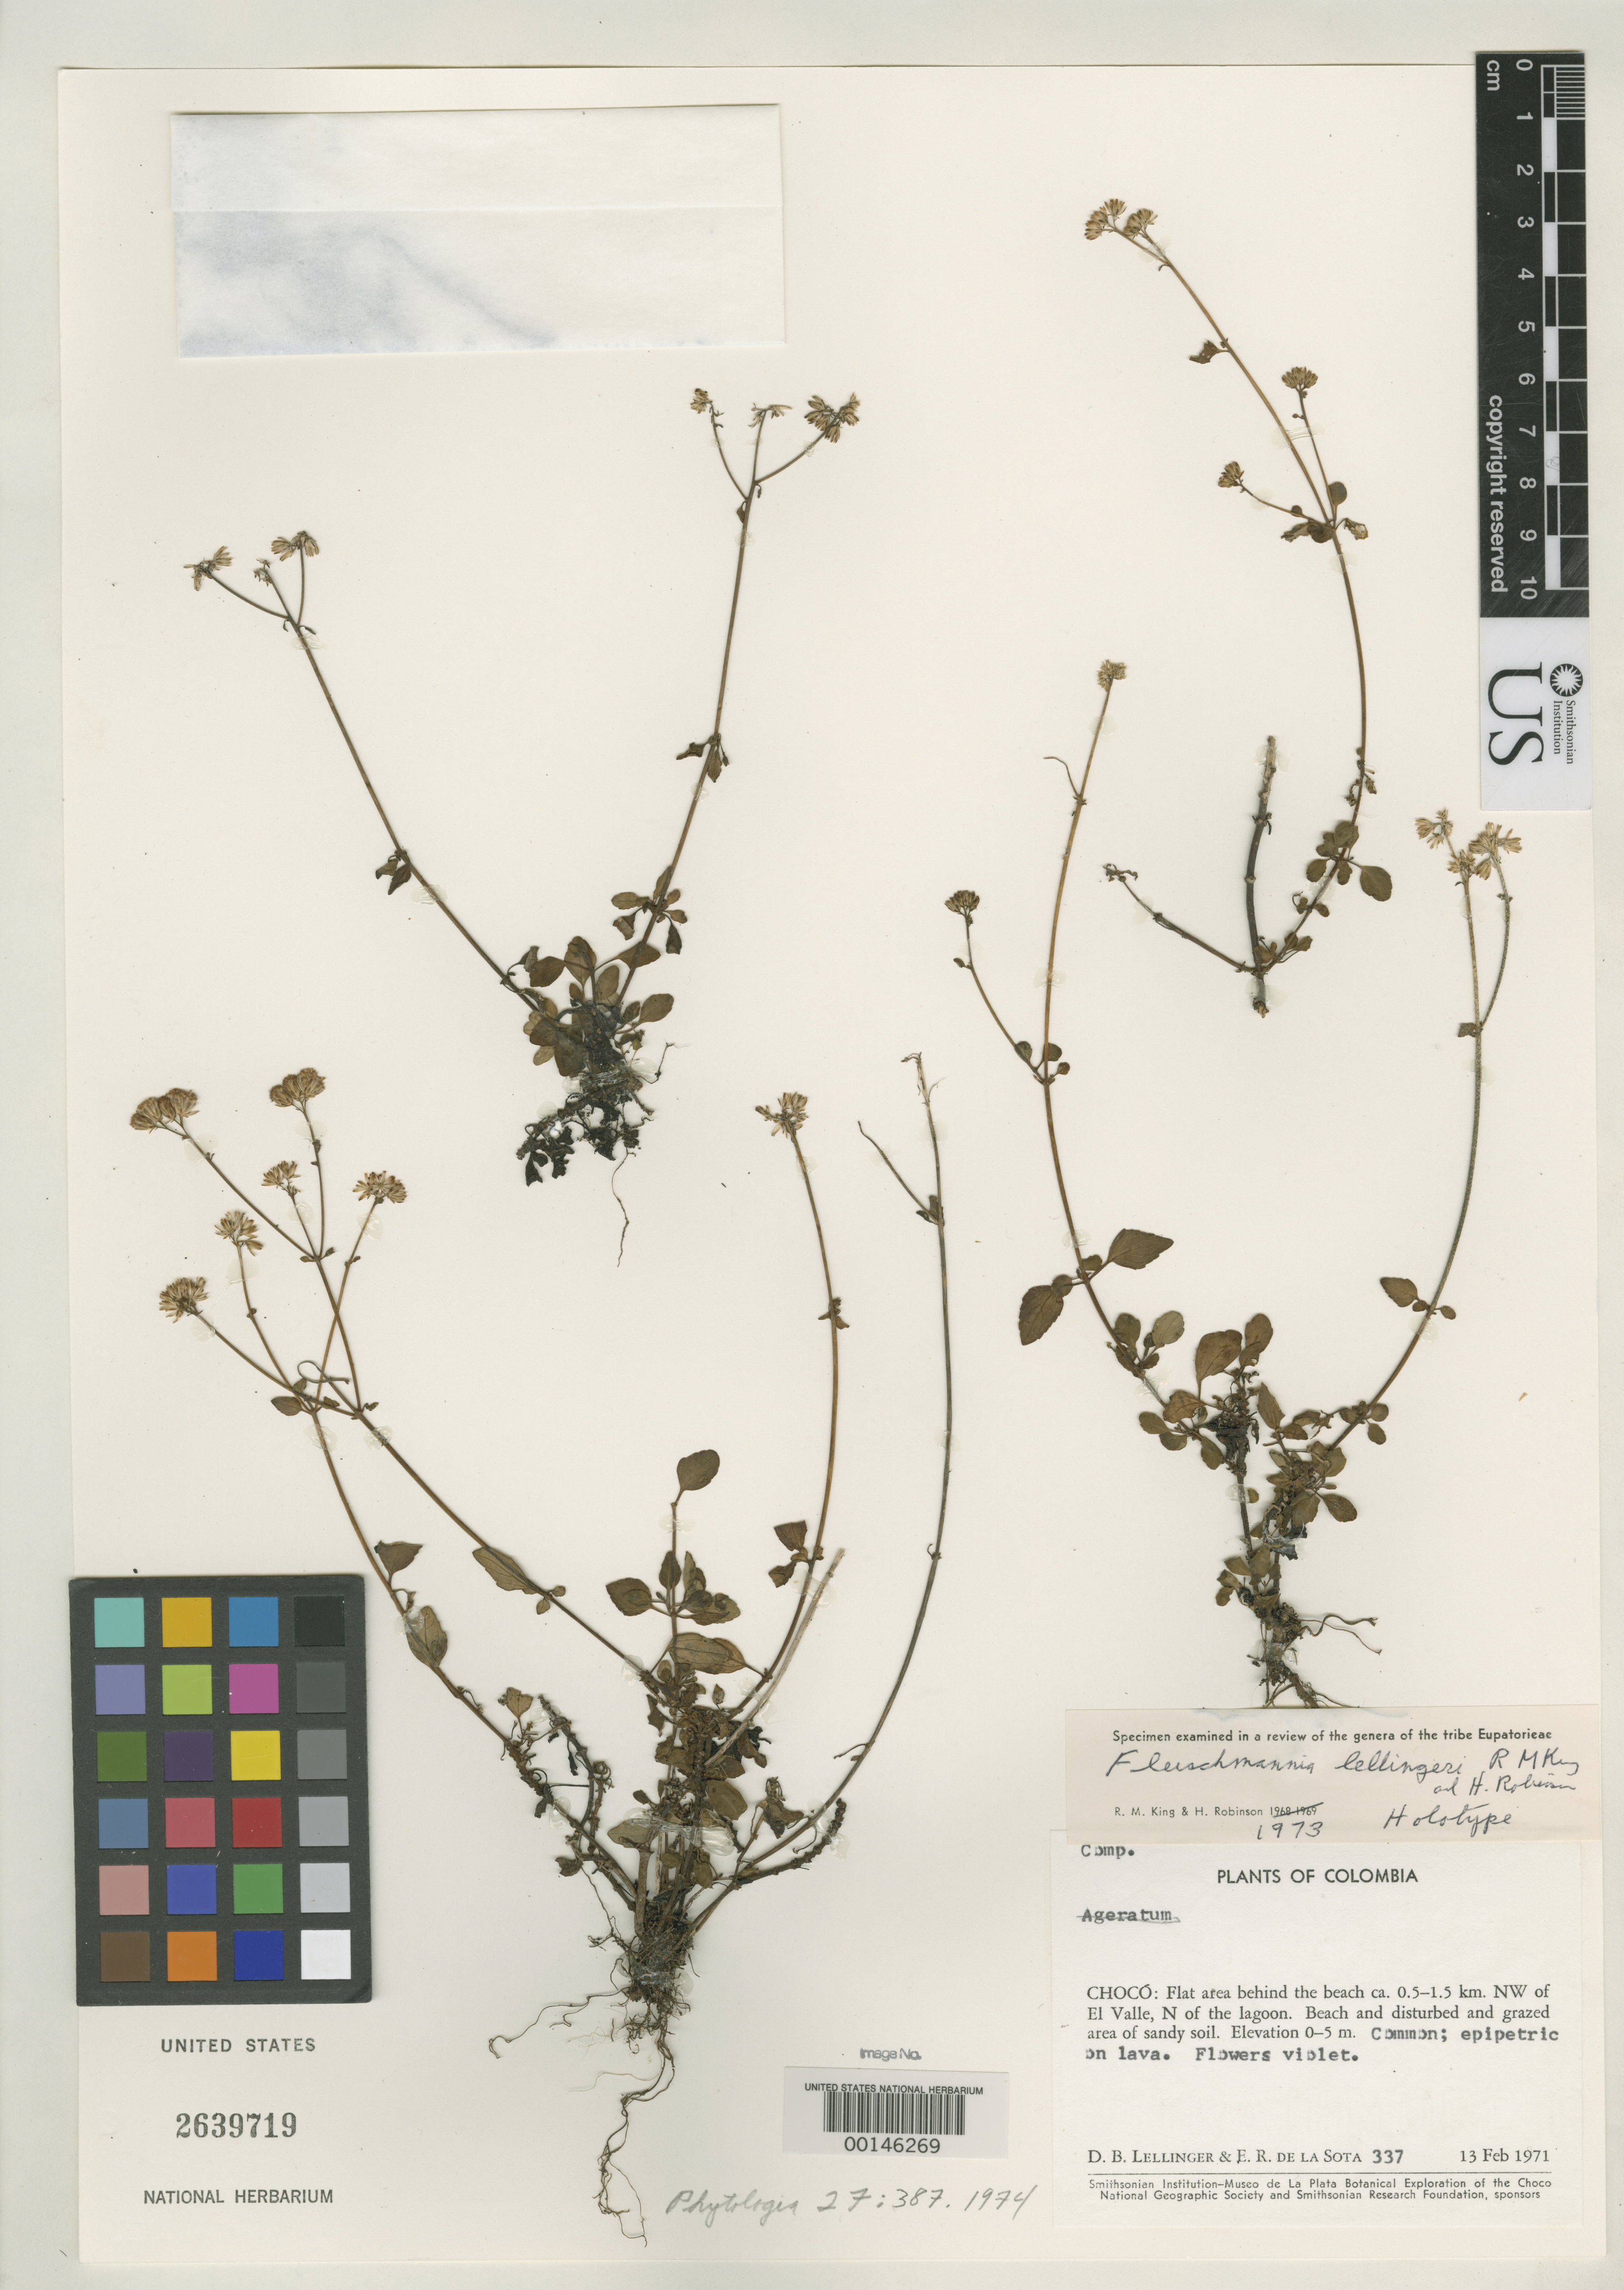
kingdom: Plantae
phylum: Tracheophyta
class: Magnoliopsida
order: Asterales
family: Asteraceae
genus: Fleischmannia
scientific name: Fleischmannia lellingeri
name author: R.M. King & H. Rob.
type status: Holotype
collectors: D. B. Lellinger & E. R. de la Sota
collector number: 337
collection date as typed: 13 Feb 1971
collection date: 1971-02-13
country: Colombia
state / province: Chocó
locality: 0.5 - 1.5 km. NW of Valle, N of Lagoon.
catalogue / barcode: US 2639719